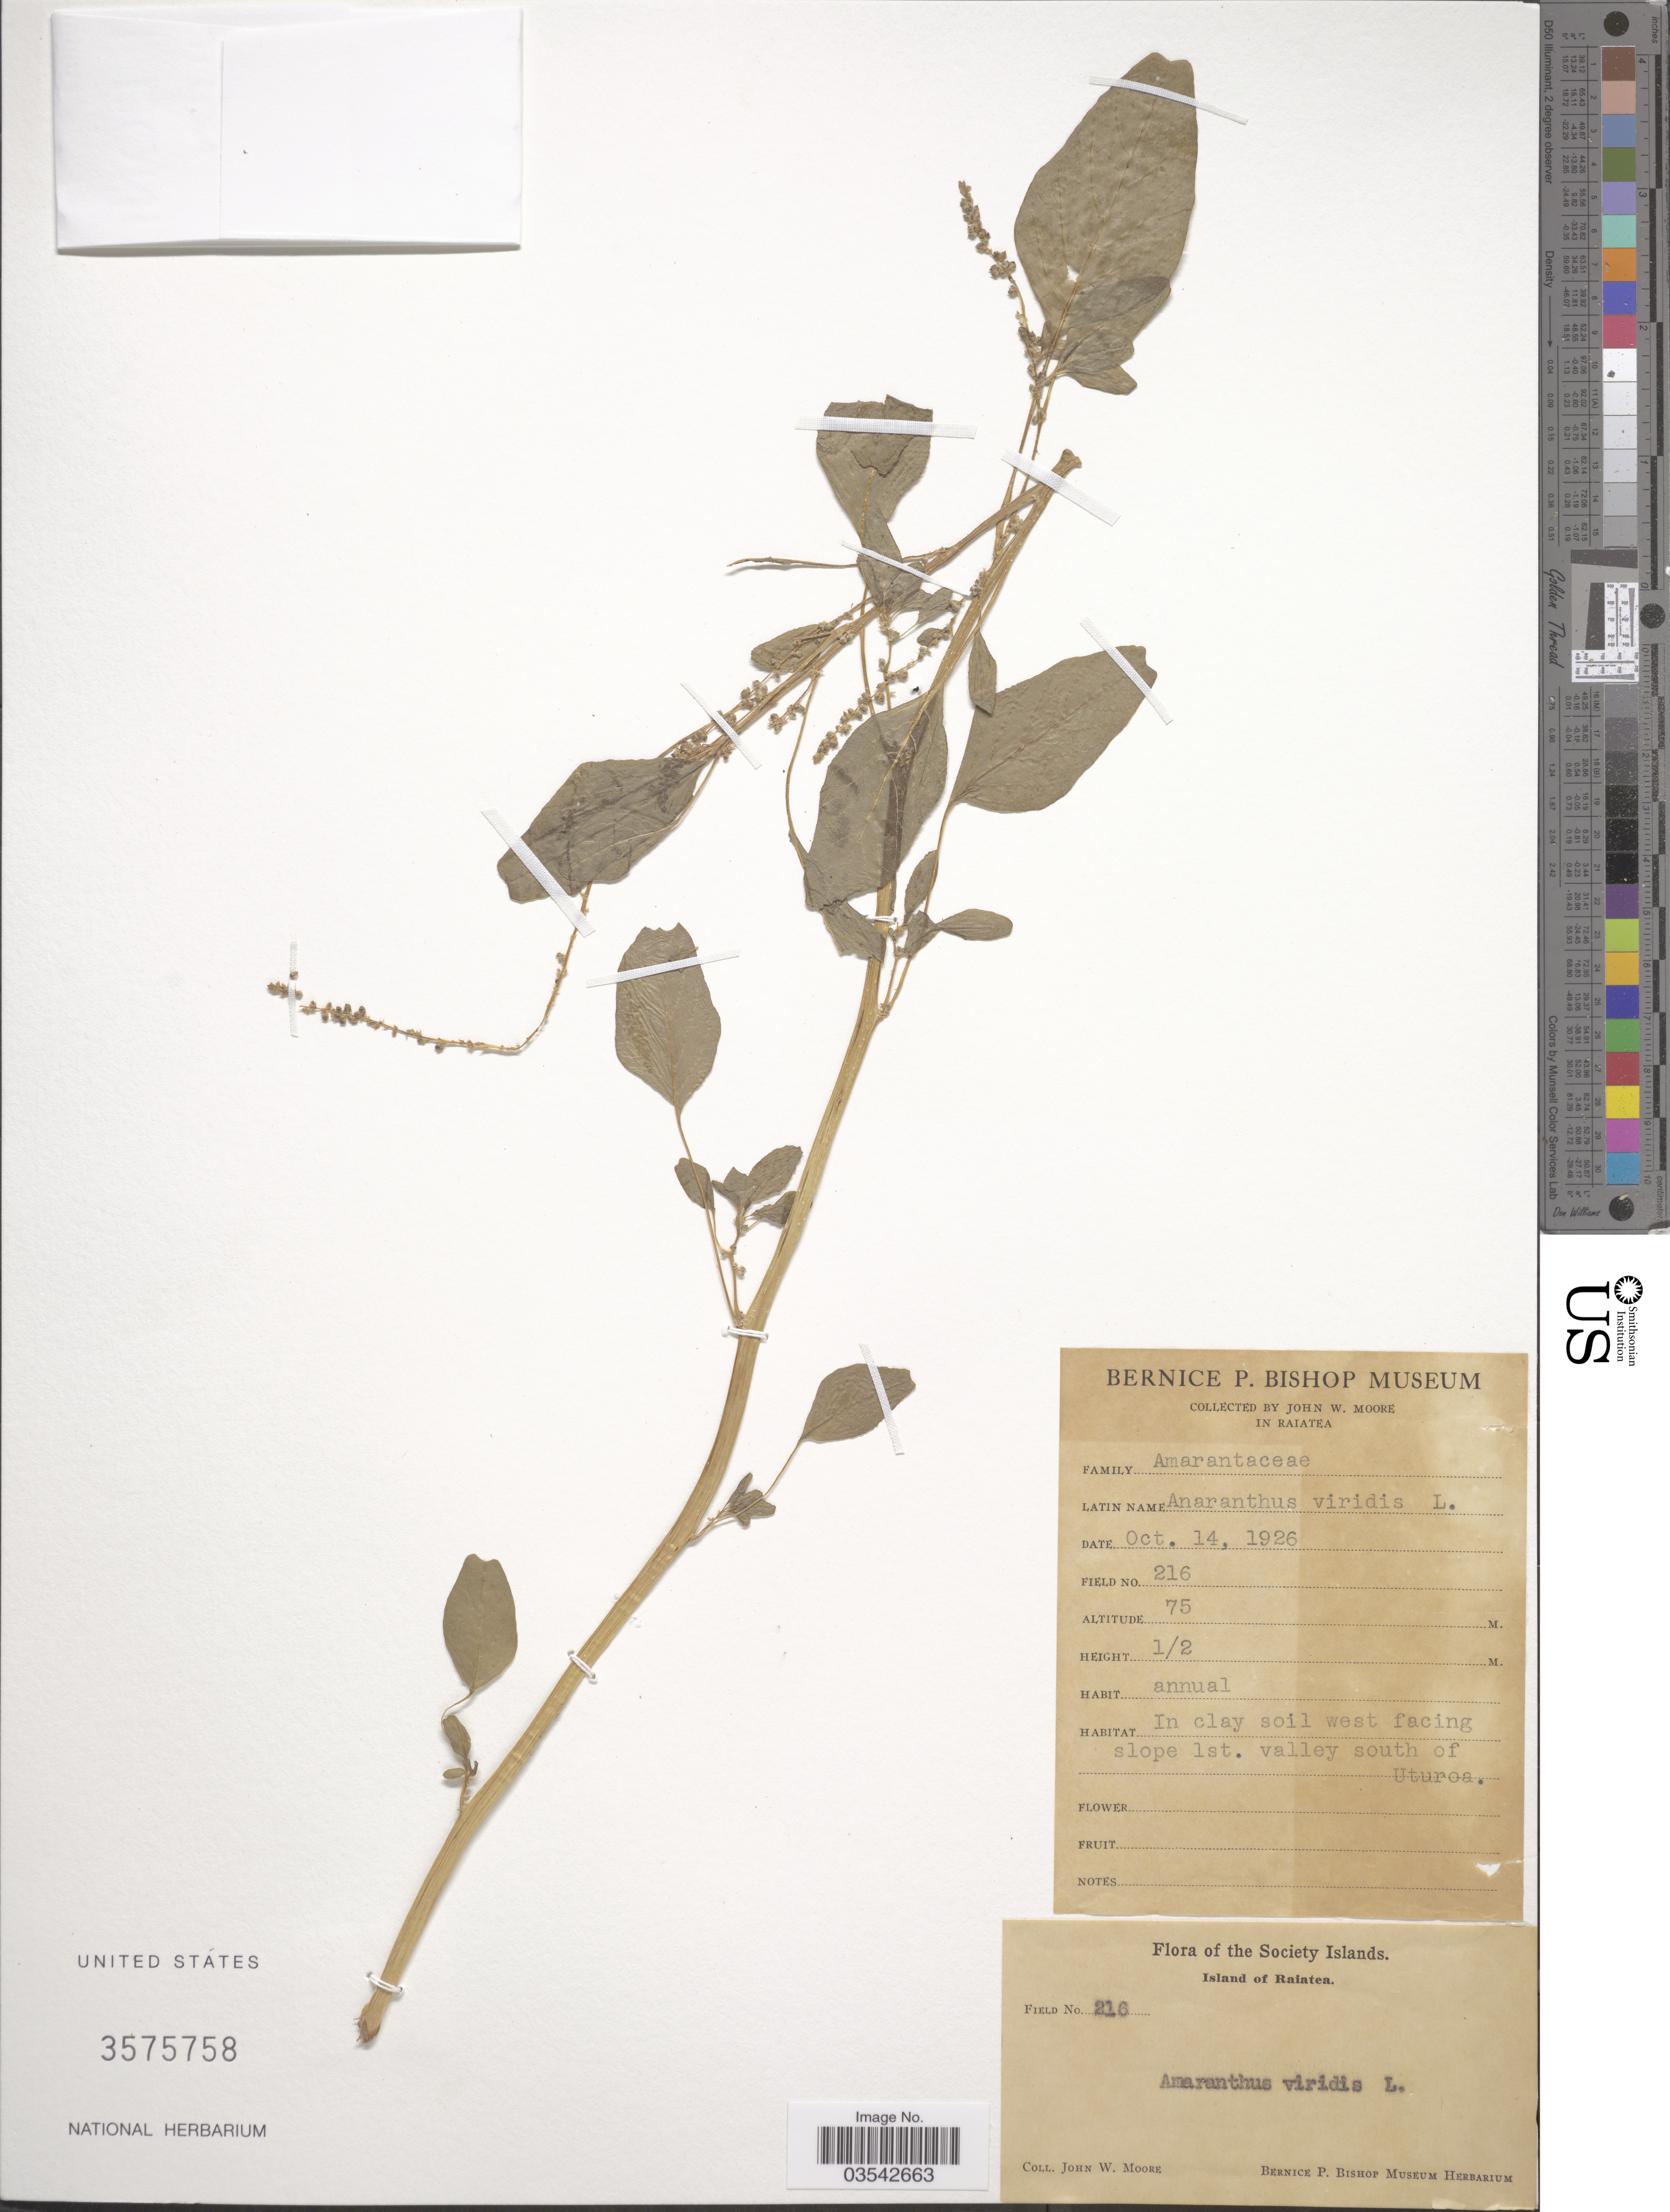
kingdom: Plantae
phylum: Tracheophyta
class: Magnoliopsida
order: Caryophyllales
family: Amaranthaceae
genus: Amaranthus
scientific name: Amaranthus viridis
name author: L.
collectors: J. Moore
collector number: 216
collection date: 1926-10-14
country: French Polynesia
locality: West facing slope 1st. valley south of Uturoa. Island of Raiatea.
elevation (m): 75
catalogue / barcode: US 3575758